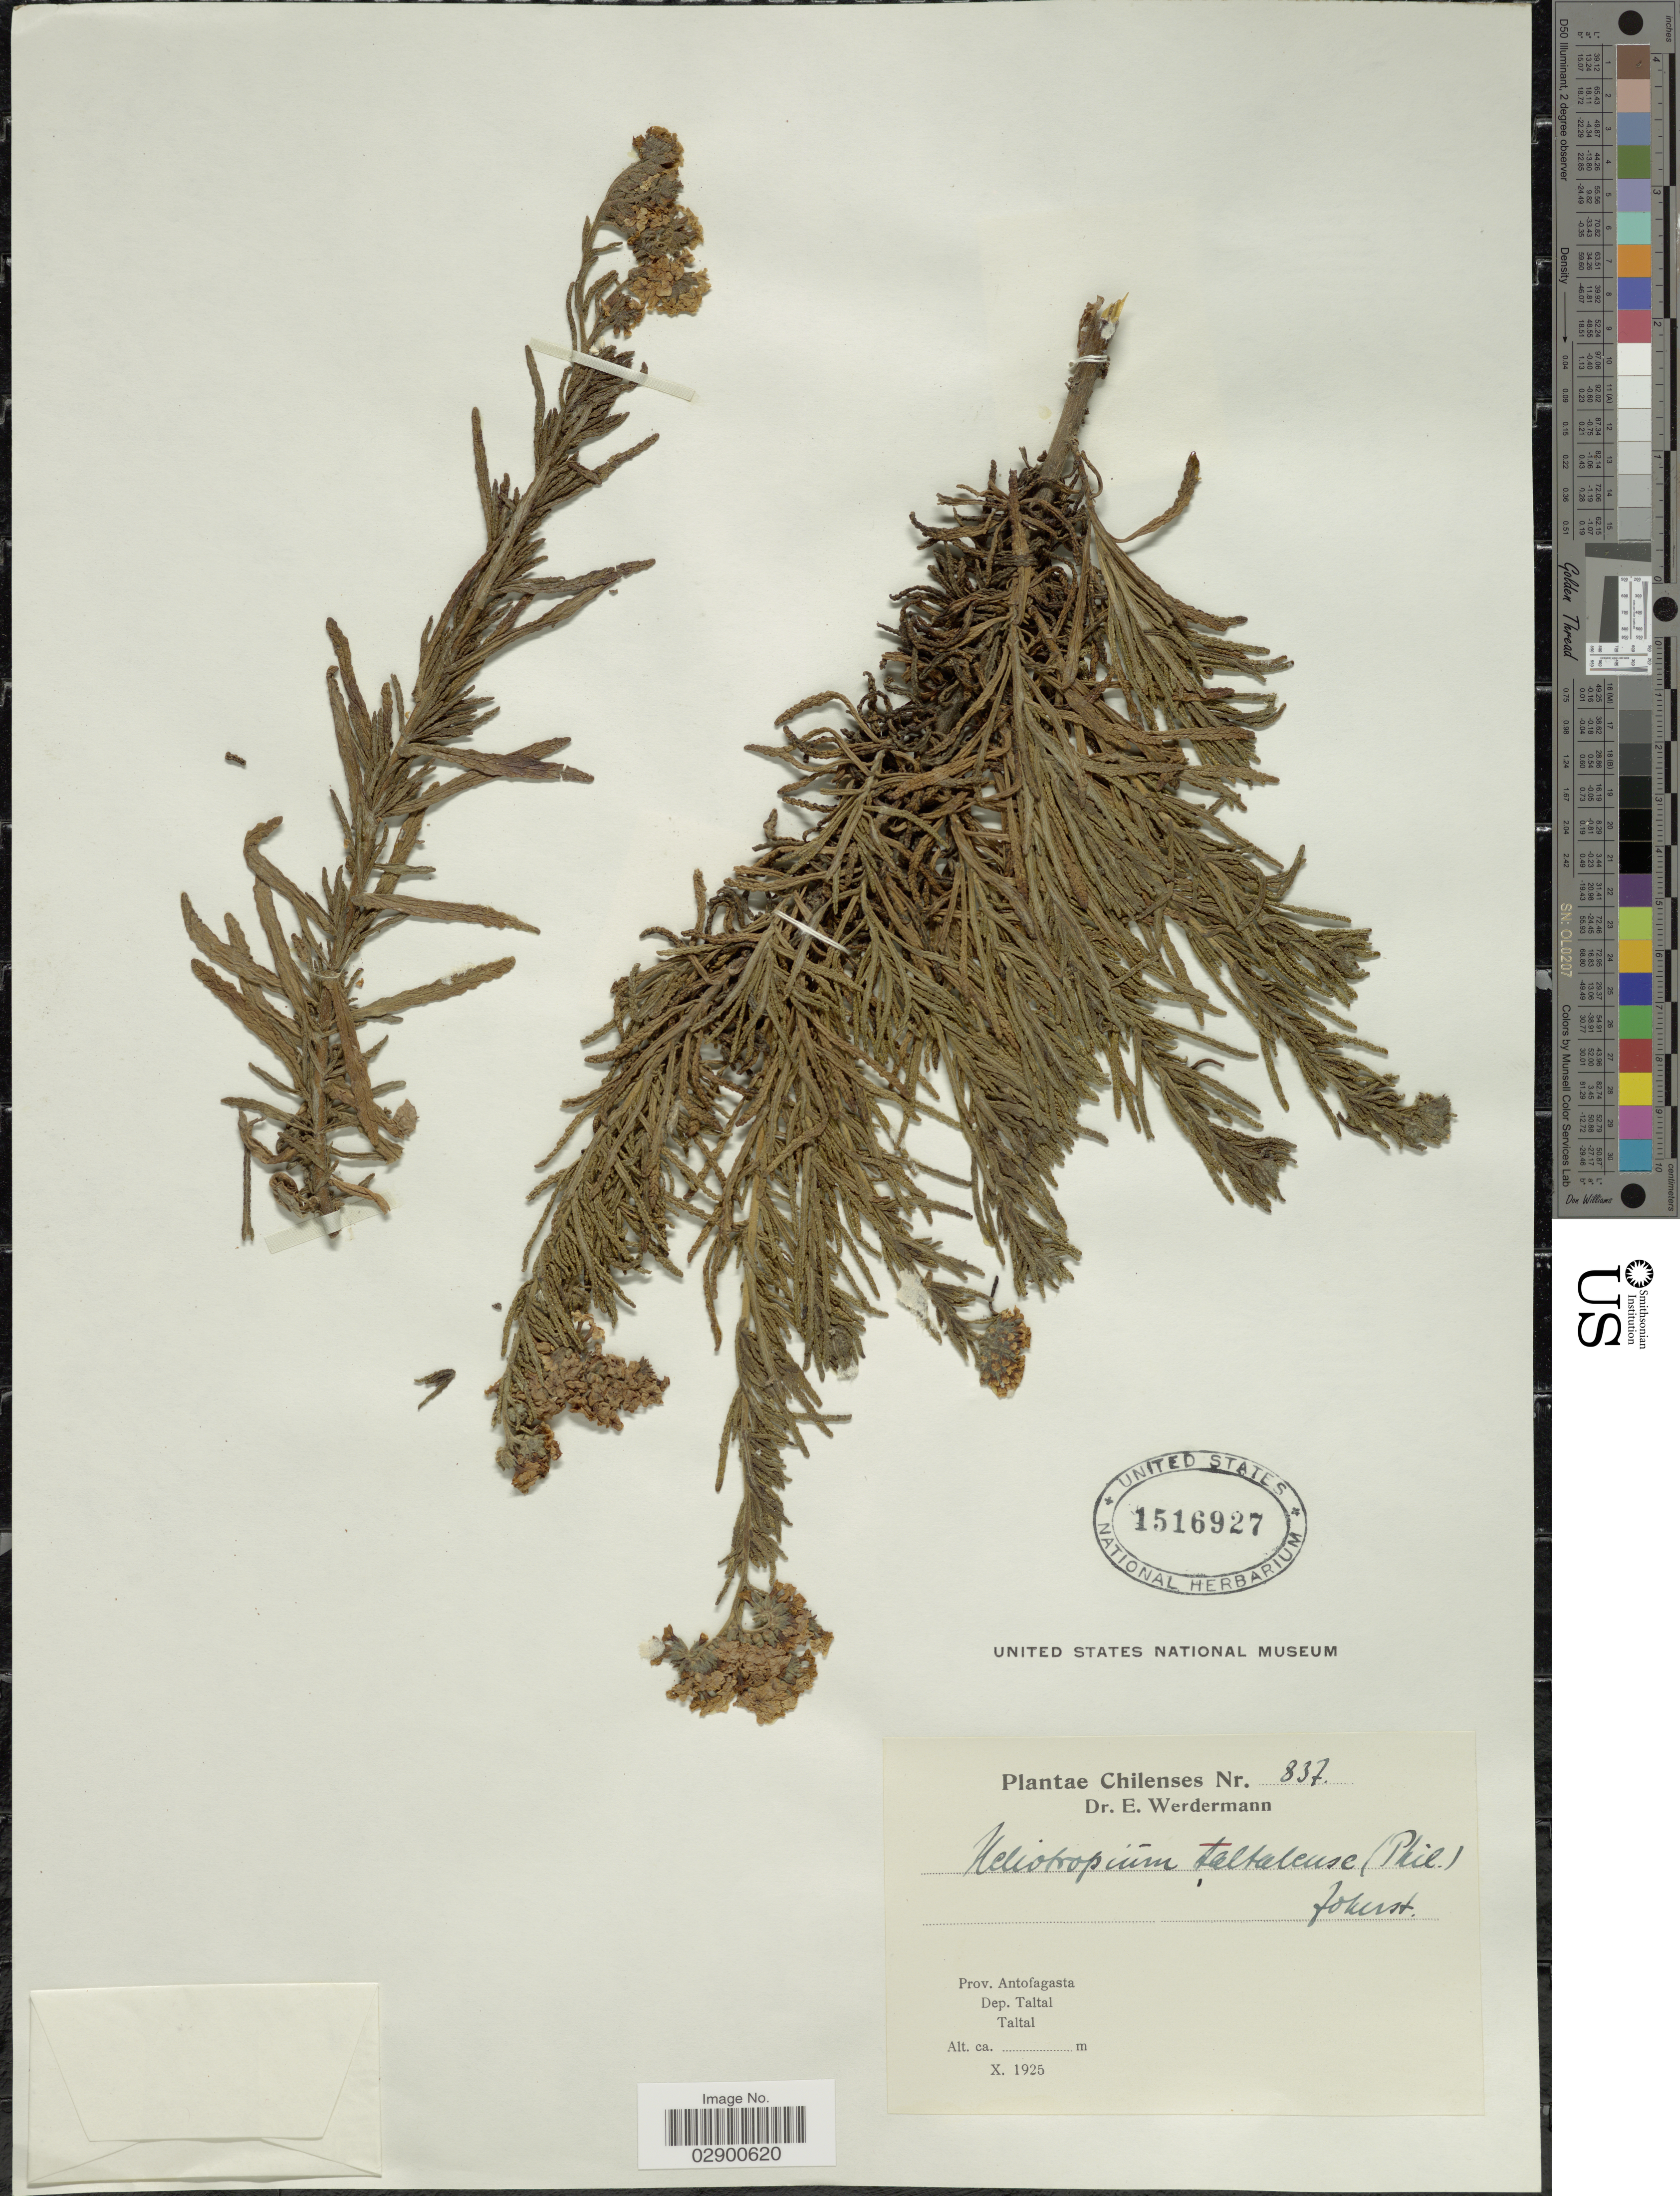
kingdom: Plantae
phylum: Tracheophyta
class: Magnoliopsida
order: Boraginales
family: Heliotropiaceae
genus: Heliotropium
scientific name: Heliotropium taltalense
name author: (Phil.) I.M. Johnst.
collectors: E. Werdermann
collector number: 837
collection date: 1925-10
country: Chile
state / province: Antofagasta (II)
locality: Dep. Taltal. Taltal.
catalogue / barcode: US 1516927